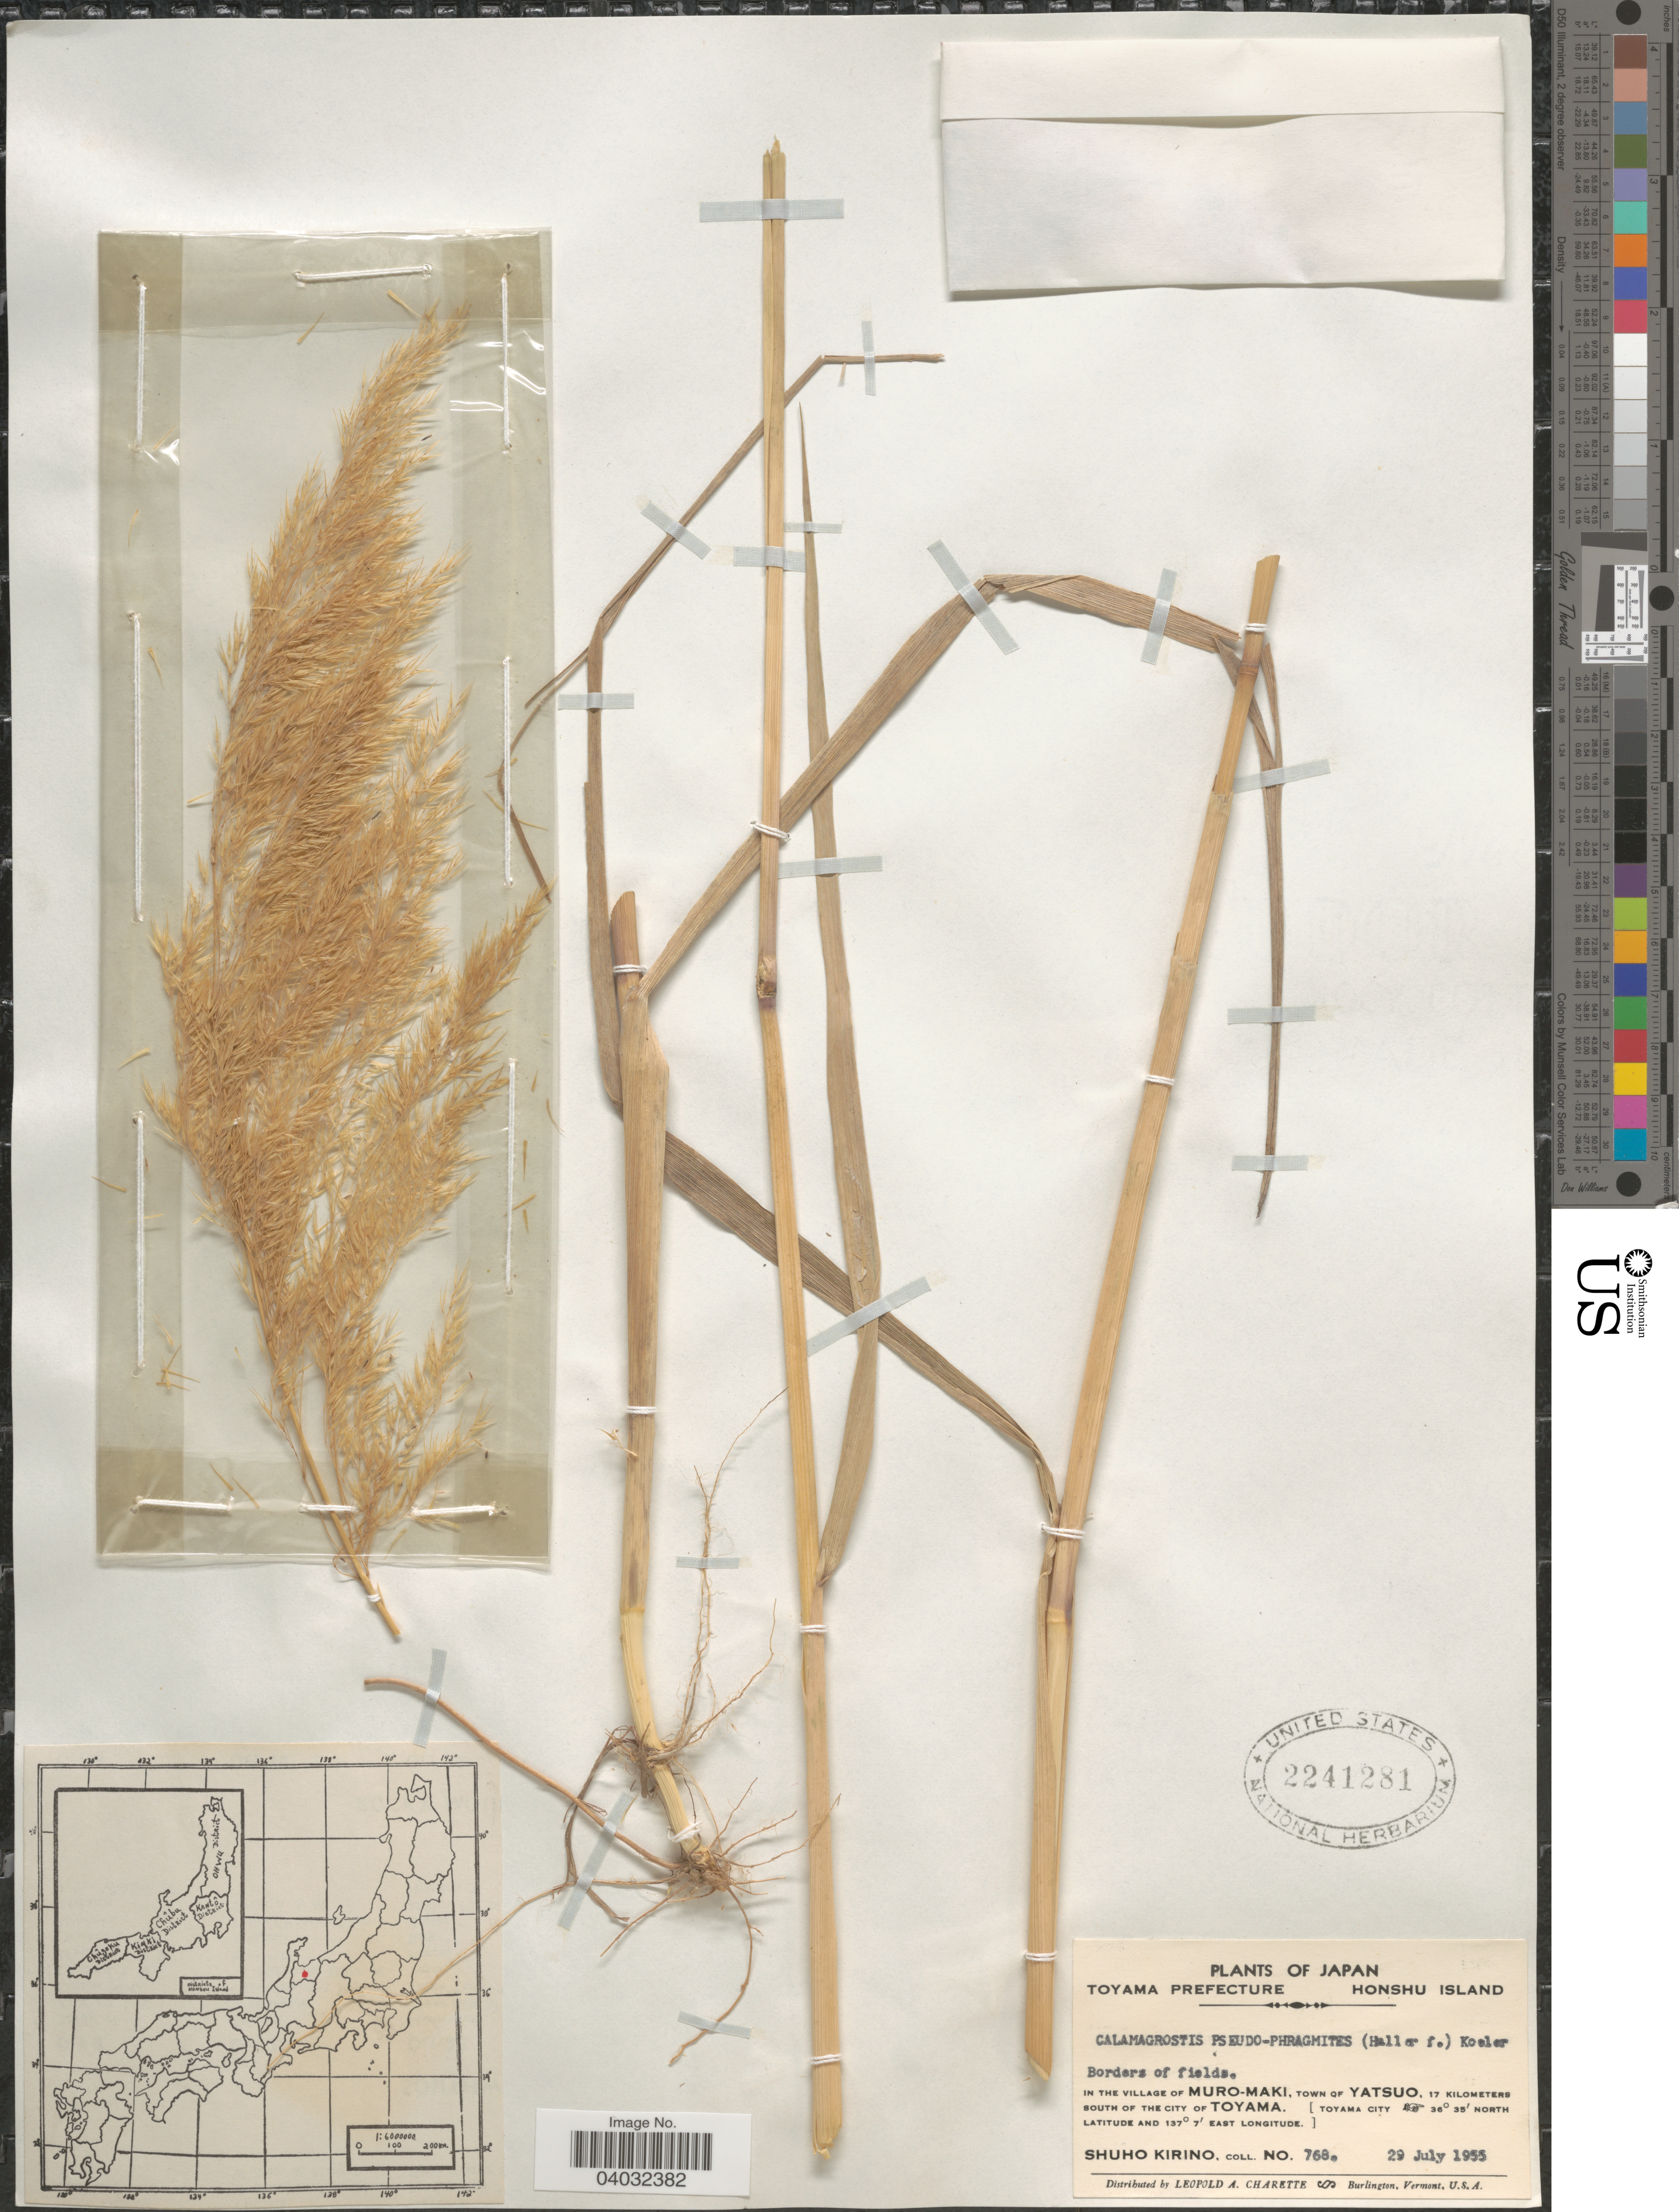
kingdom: Plantae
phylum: Tracheophyta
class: Liliopsida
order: Poales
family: Poaceae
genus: Calamagrostis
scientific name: Calamagrostis pseudophragmites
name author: (Haller f.) Koeler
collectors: S. Kirino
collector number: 768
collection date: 1955-07-29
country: Japan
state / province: Toyama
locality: Toyama Prefecture. Honshu Island. In the village of Muro-Maki, town of Yatsuo, 17 kilometers south of the city of Toyama. [Toyama City].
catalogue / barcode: US 2241281